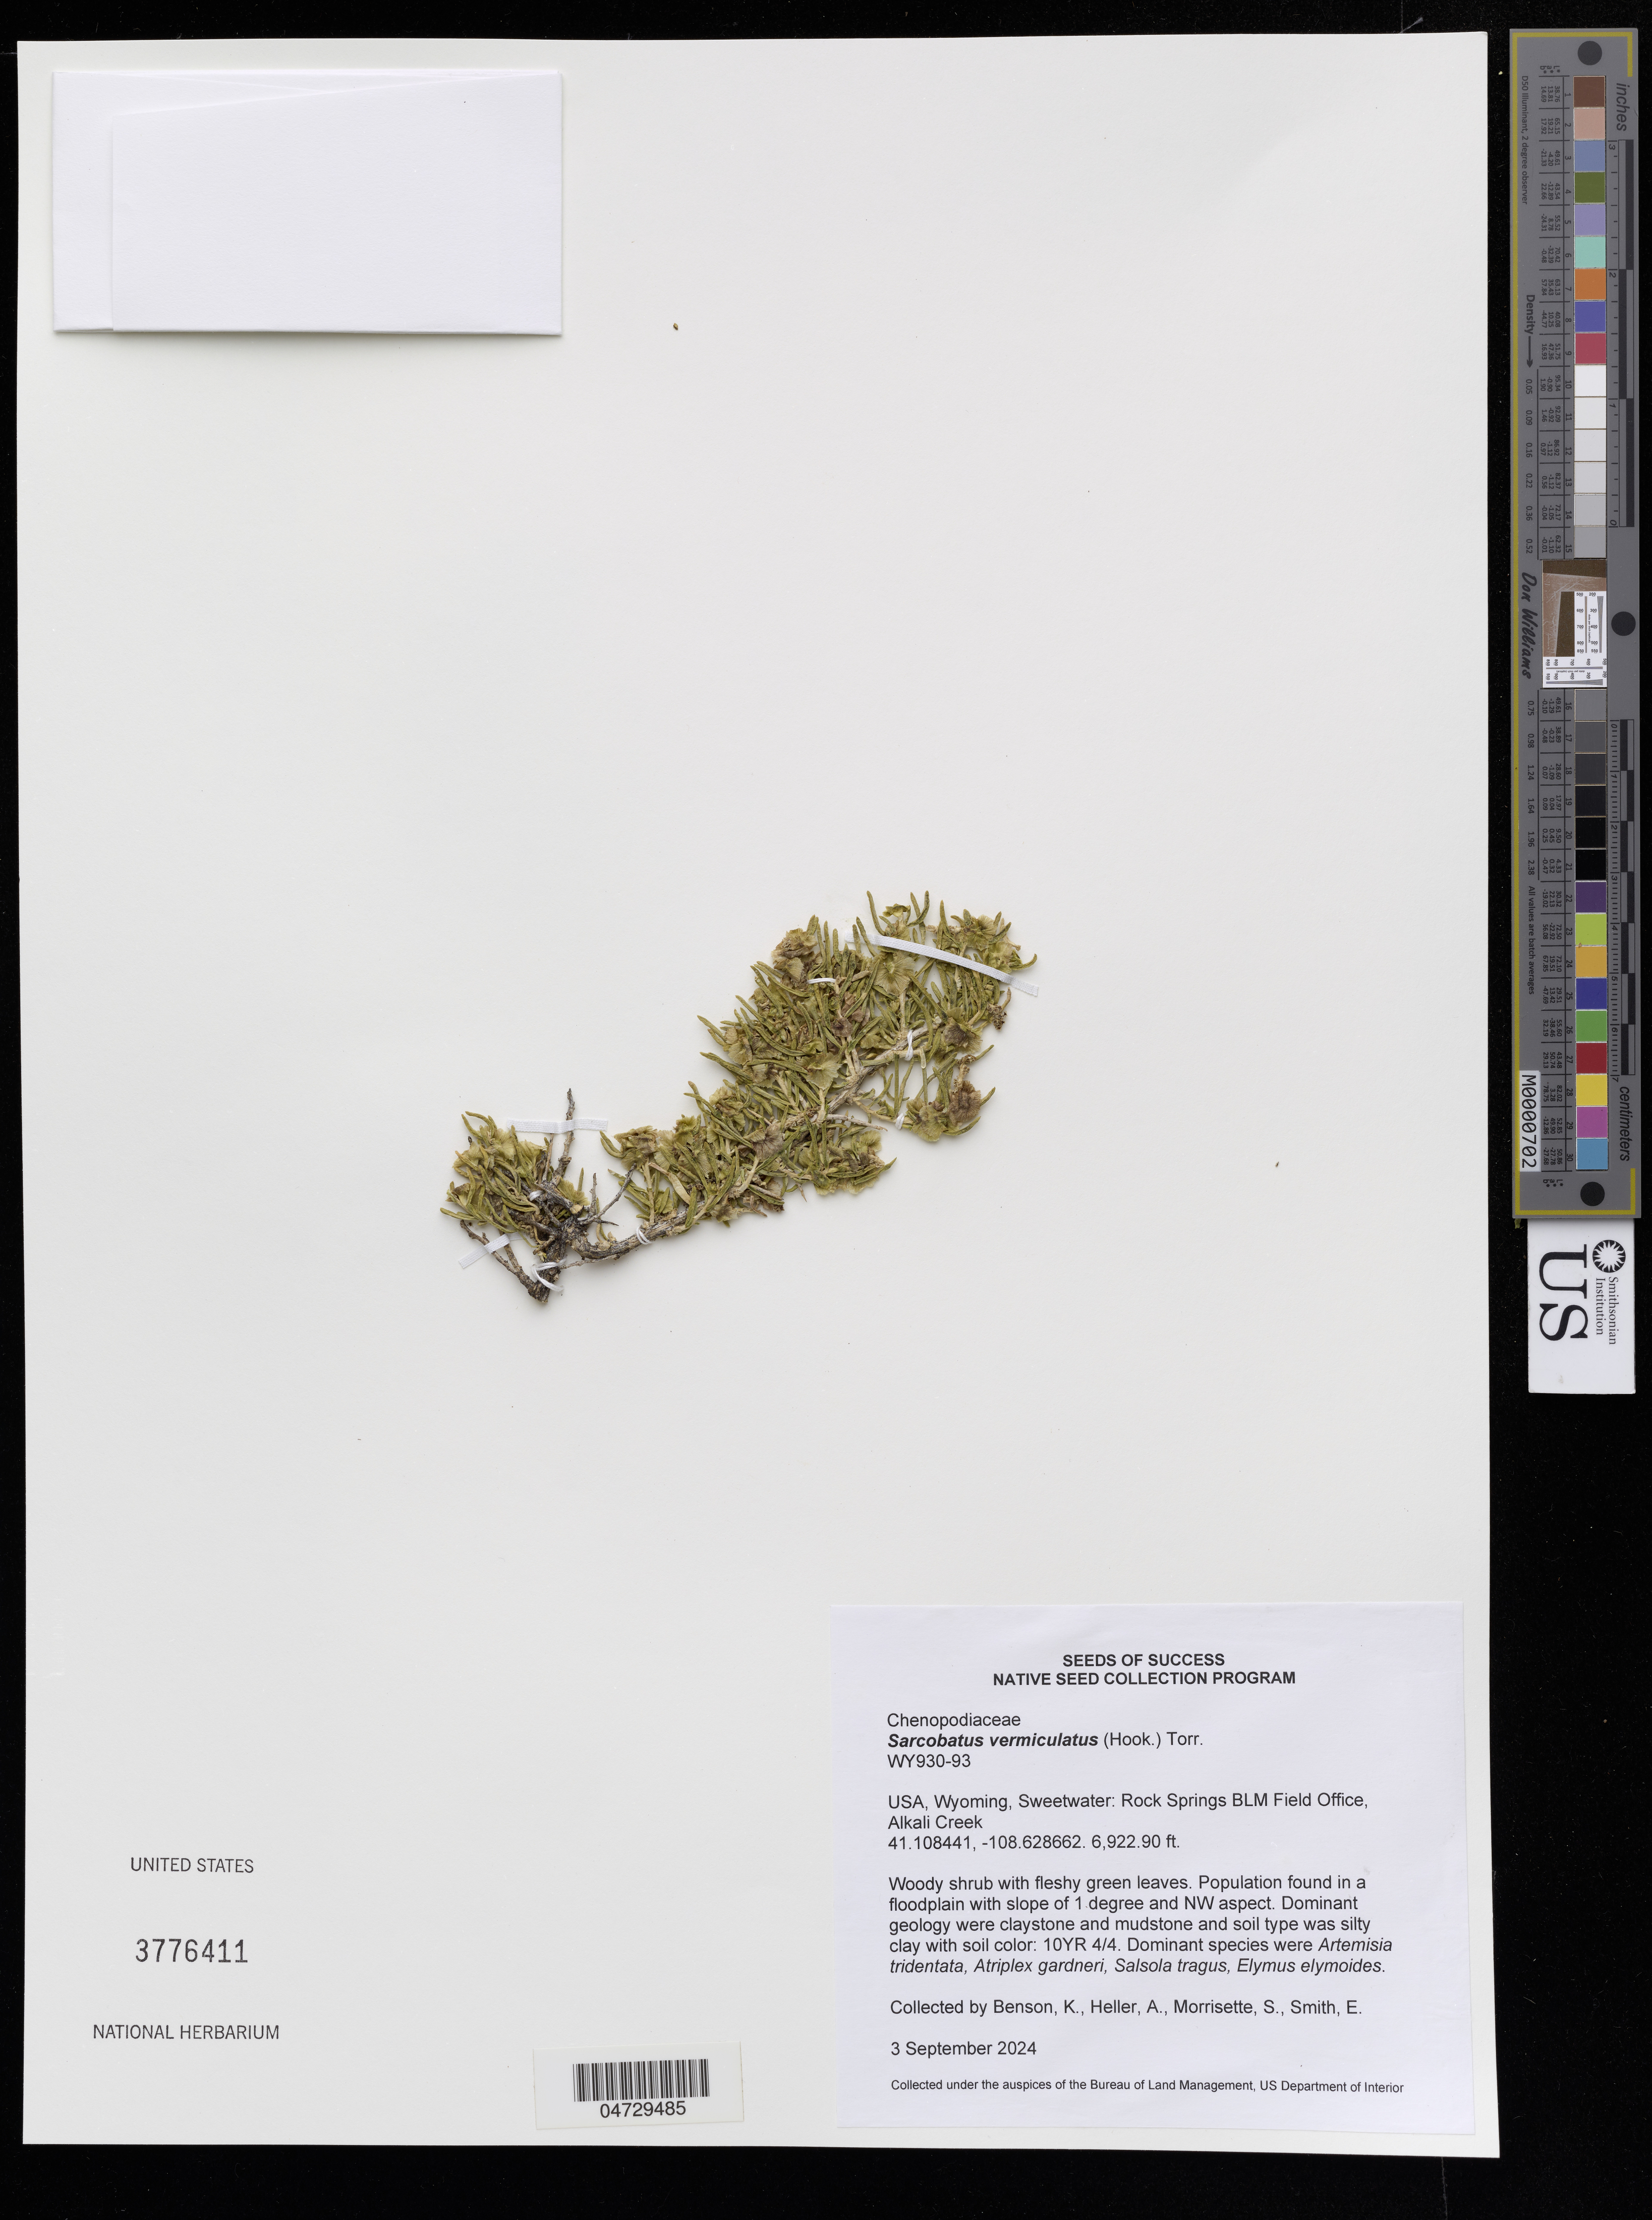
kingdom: Plantae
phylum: Tracheophyta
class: Magnoliopsida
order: Caryophyllales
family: Sarcobataceae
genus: Sarcobatus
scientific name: Sarcobatus vermiculatus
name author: (Hook.) Torr.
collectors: K. Benson, A. Heller, S. Morrisette & E. E. Smith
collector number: WY930-93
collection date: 2024-09-03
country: United States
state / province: Wyoming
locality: Sweetwater: Rock Springs BLM Field Office, Alkali Creek.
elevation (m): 2110.1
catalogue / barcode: US 3776411